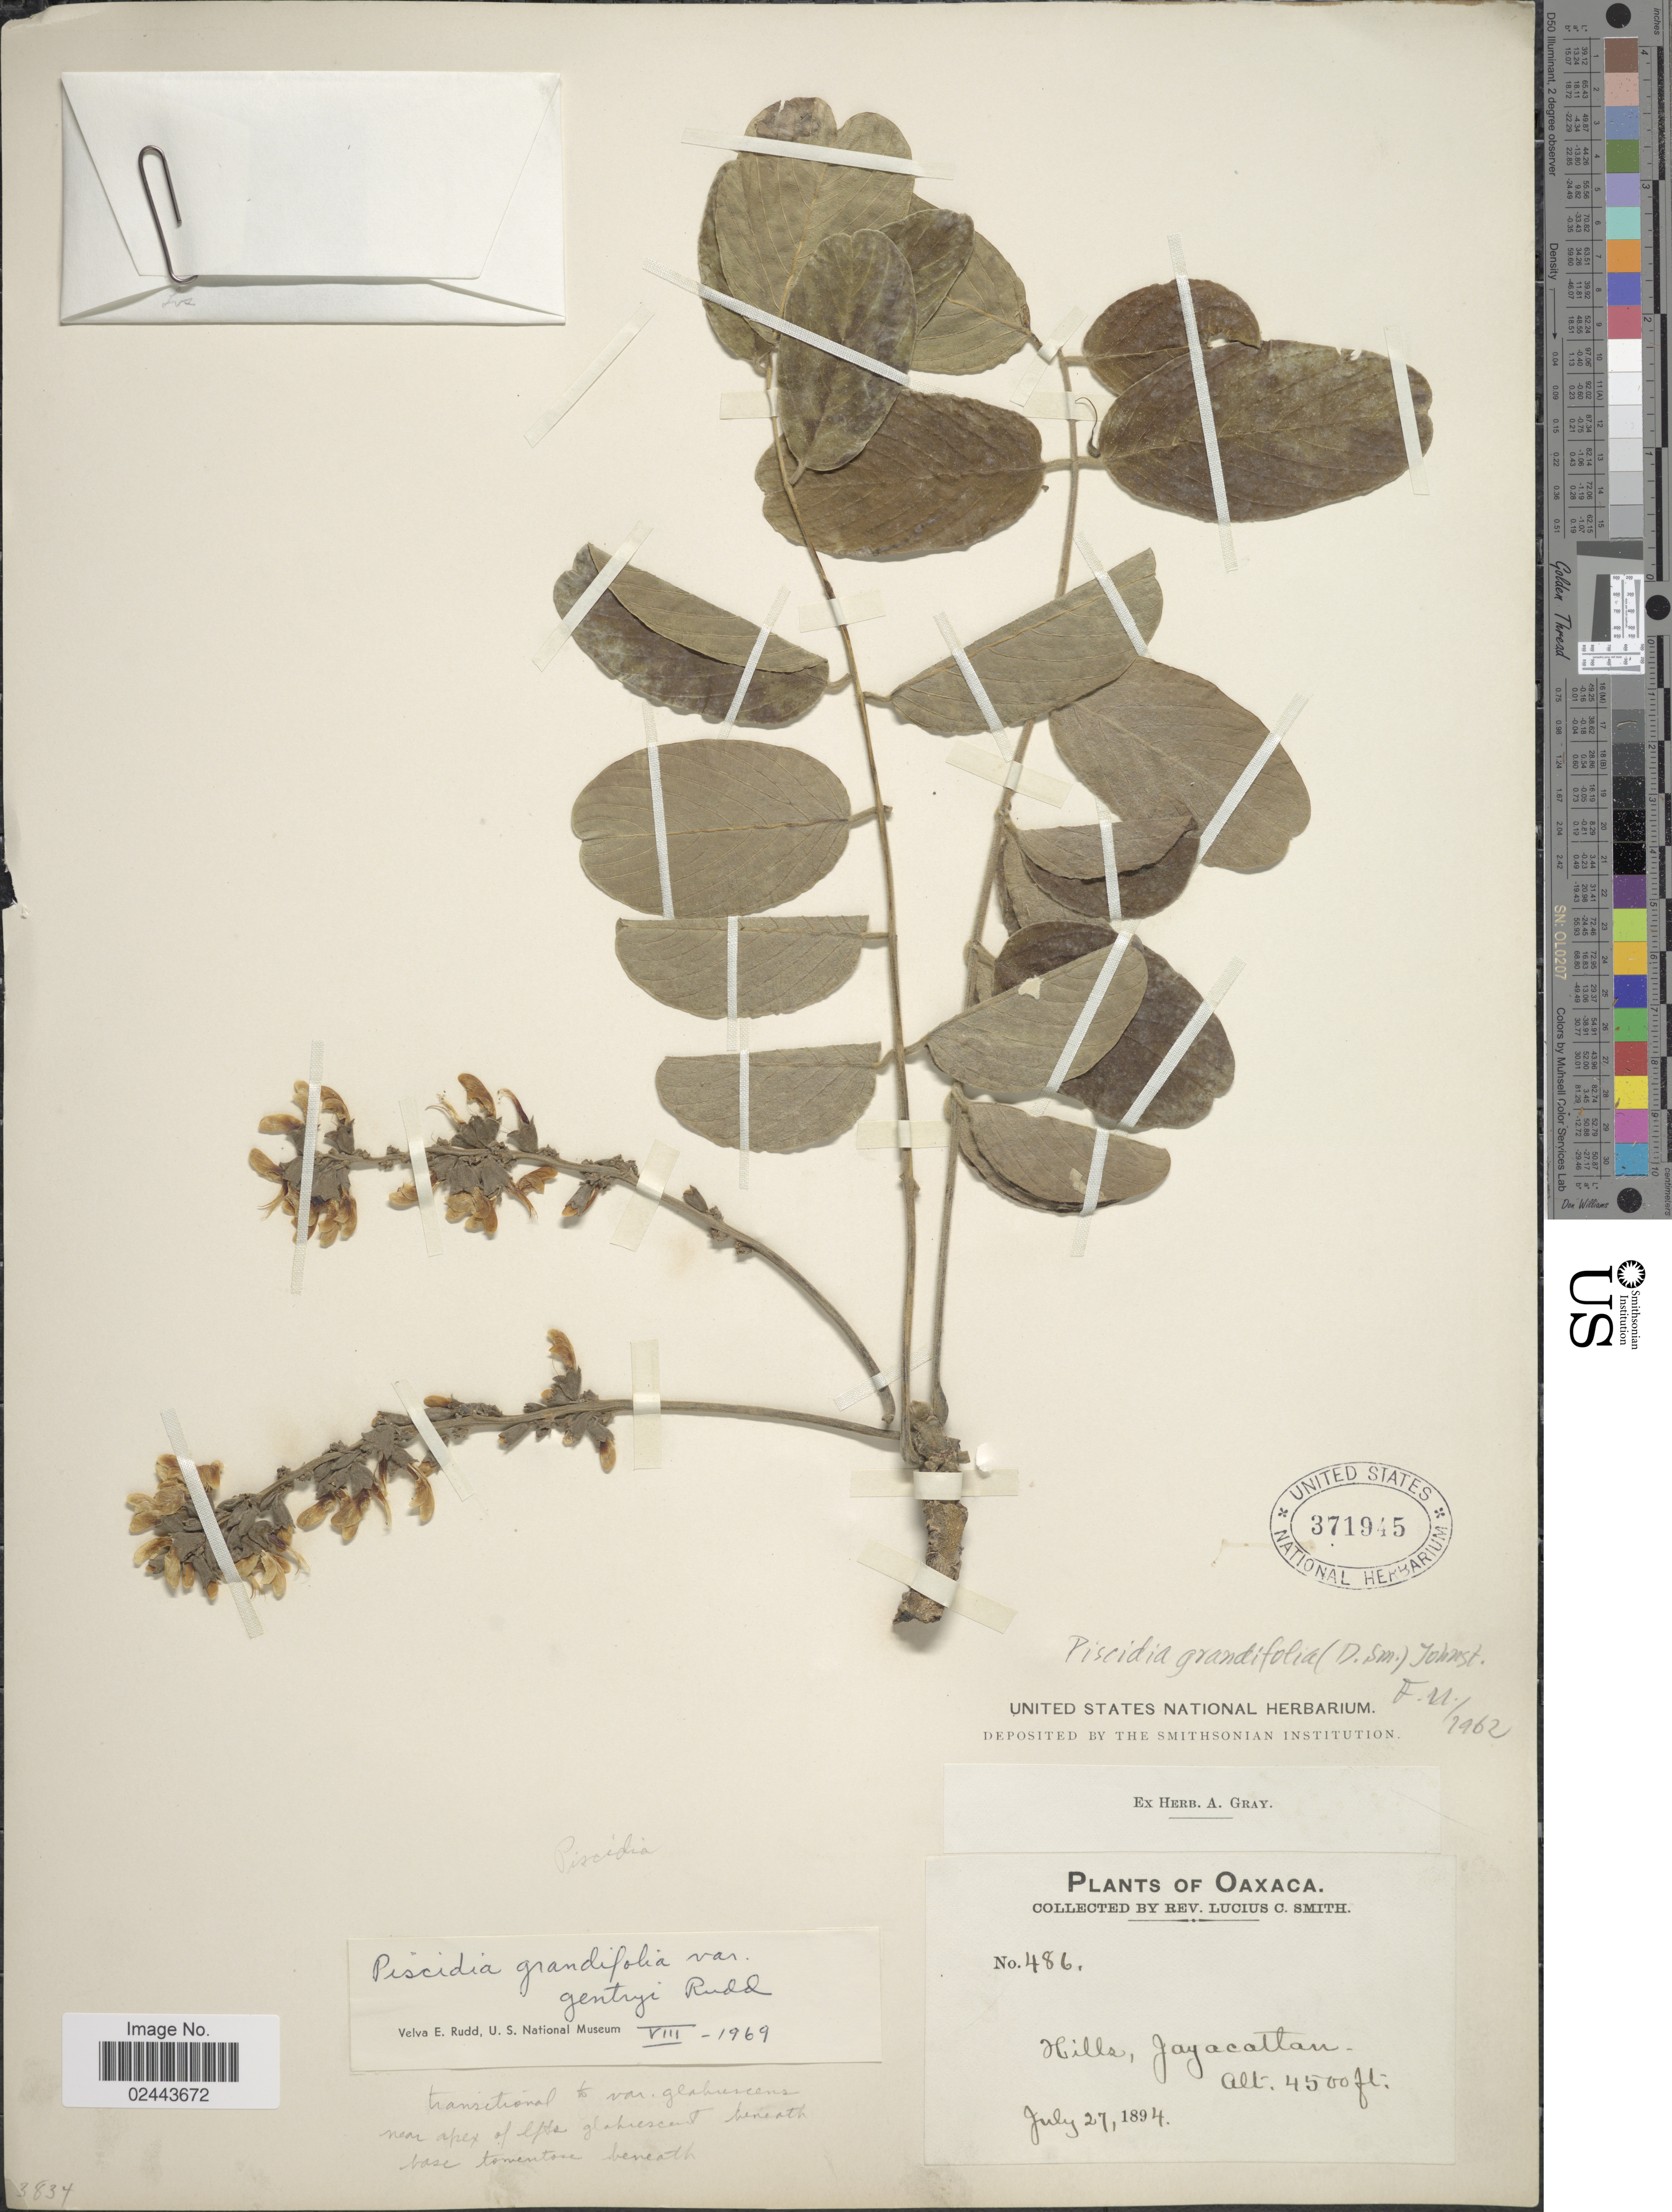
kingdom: Plantae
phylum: Tracheophyta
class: Magnoliopsida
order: Fabales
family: Fabaceae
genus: Piscidia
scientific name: Piscidia grandifolia var. gentryi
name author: Rudd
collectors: L. C. Smith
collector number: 486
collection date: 1894-07-27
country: Mexico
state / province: Oaxaca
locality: Hills, Jayacatlan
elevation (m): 1372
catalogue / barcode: US 371945